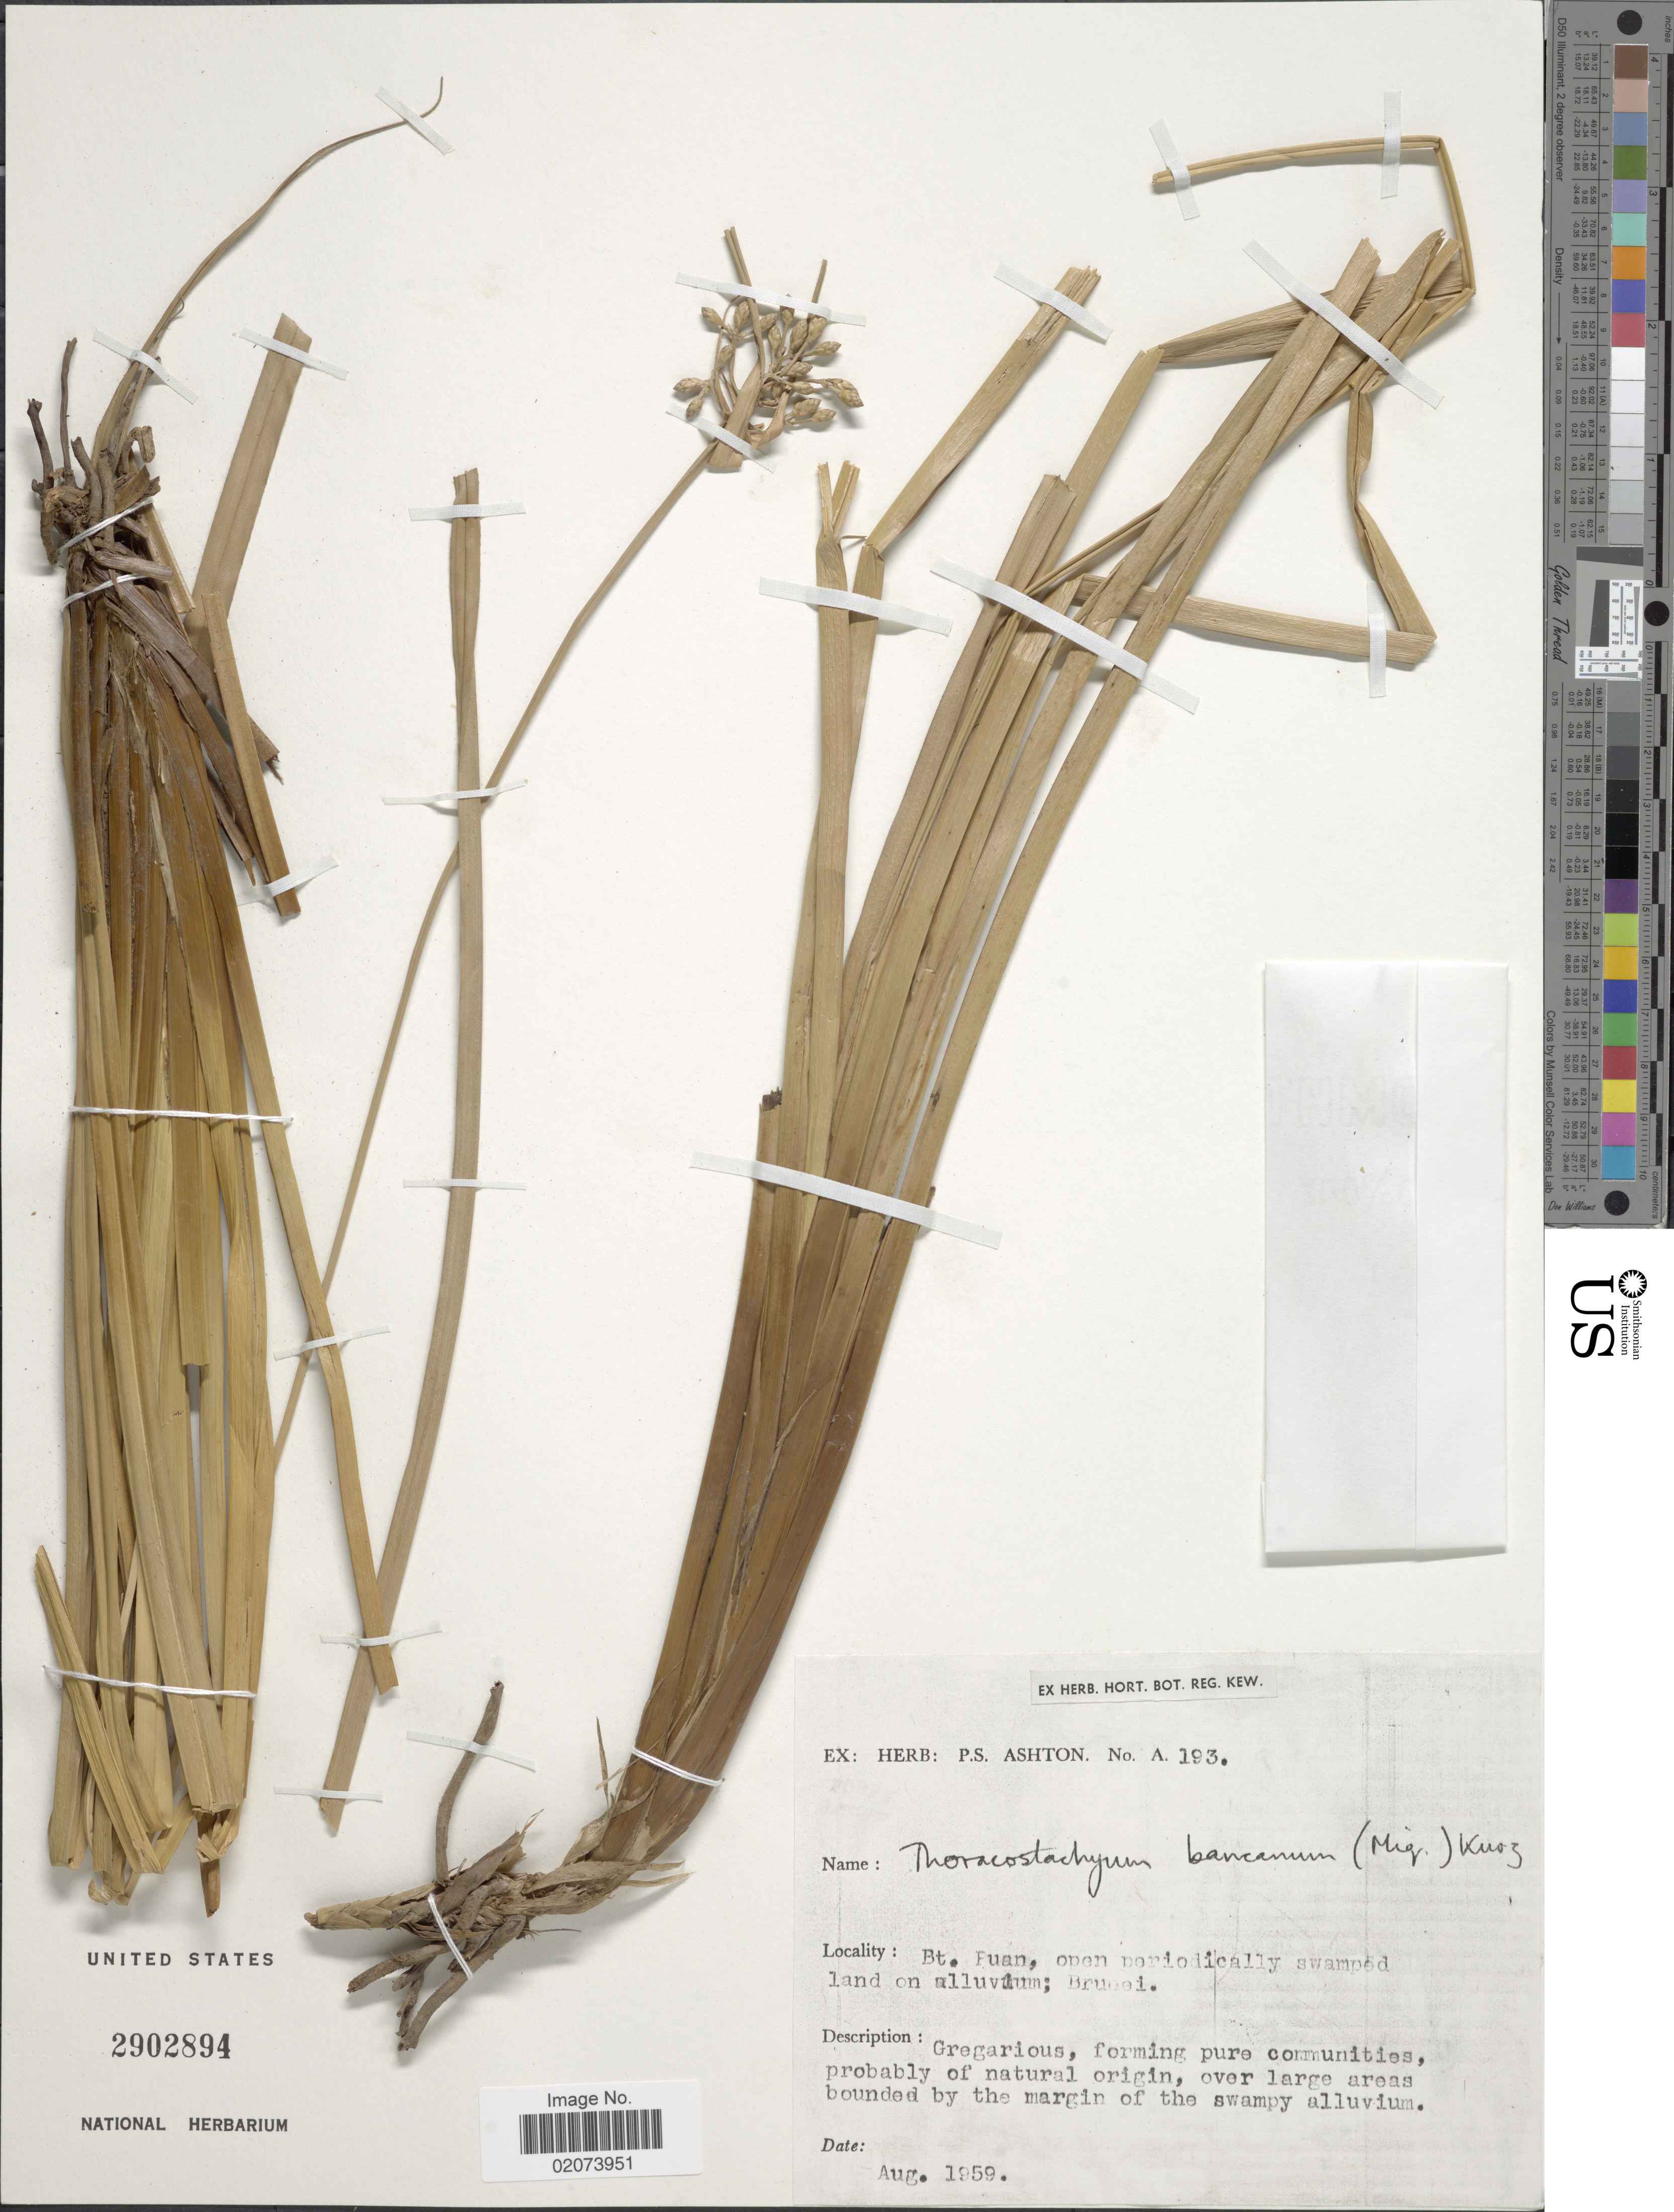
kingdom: Plantae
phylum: Tracheophyta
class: Liliopsida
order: Poales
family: Cyperaceae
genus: Mapania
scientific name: Mapania sumatrana subsp. sumatrana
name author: (Miq.) Benth.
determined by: Simpson, D. A.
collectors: Ex herb. P. S. Ashton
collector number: A193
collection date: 1959-08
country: Brunei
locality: Bt. Puan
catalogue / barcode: US 2902894